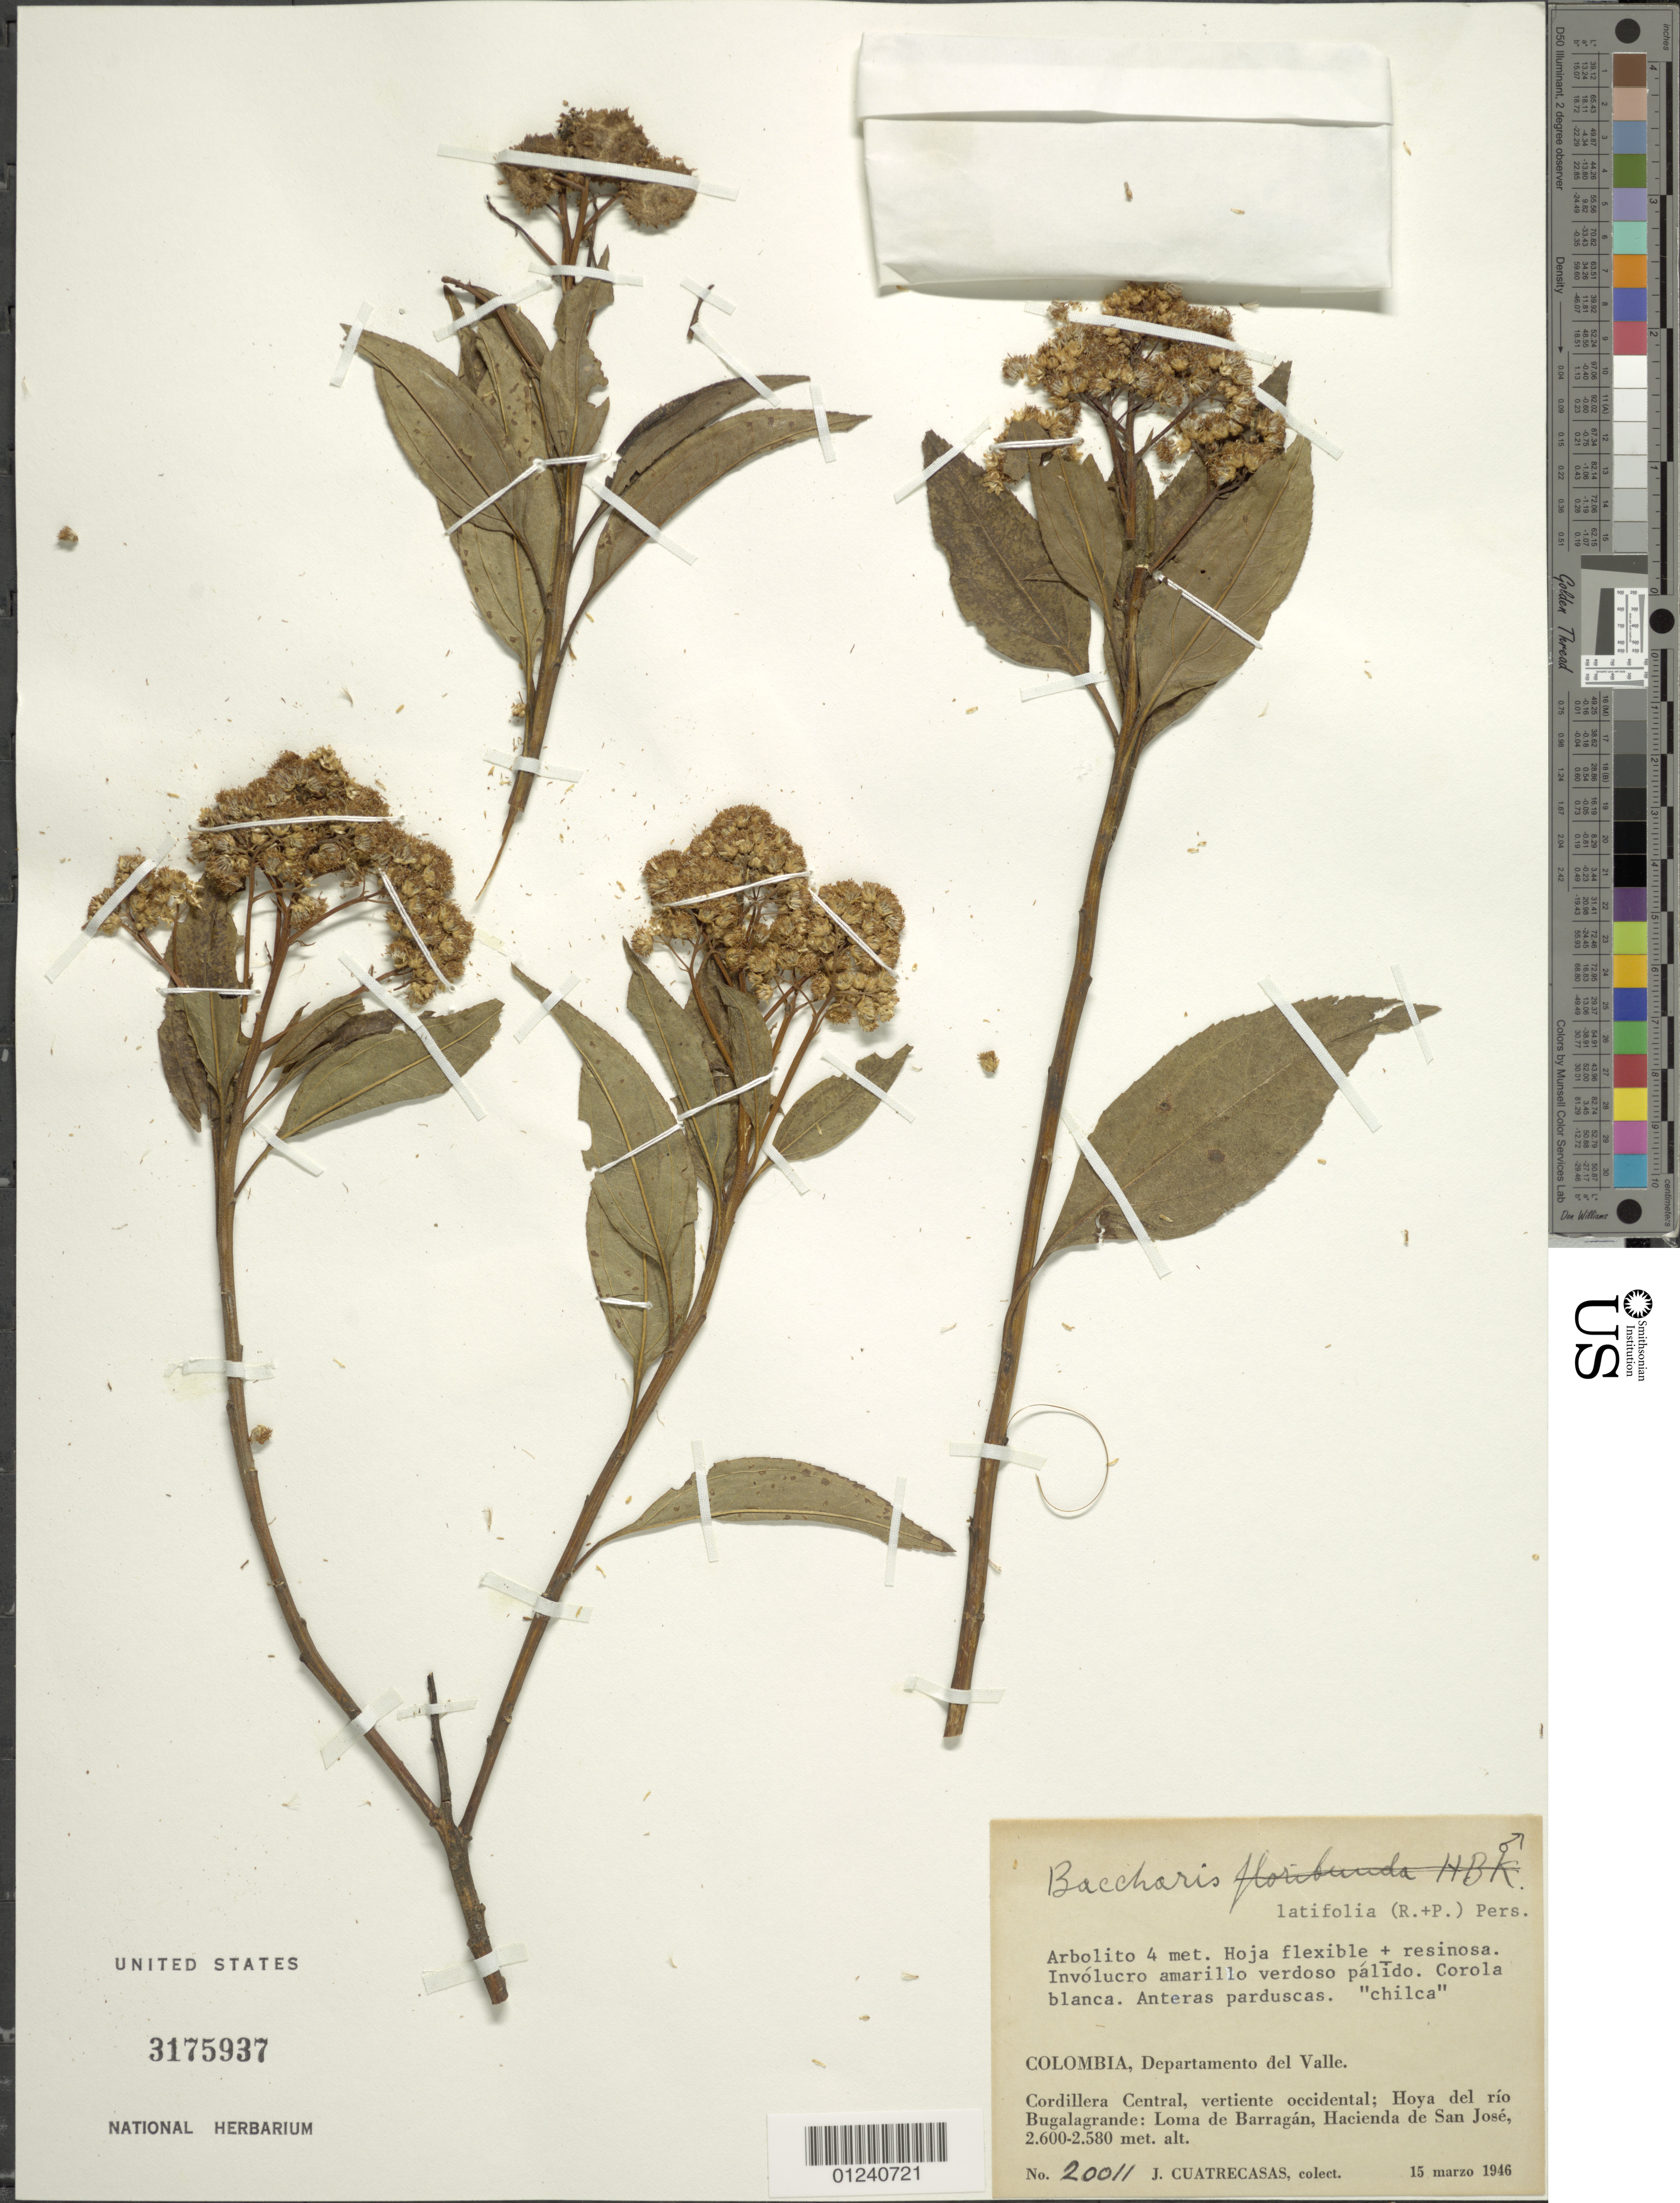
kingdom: Plantae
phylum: Tracheophyta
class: Magnoliopsida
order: Asterales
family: Asteraceae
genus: Baccharis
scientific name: Baccharis latifolia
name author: (Ruiz & Pav.) Pers.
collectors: J. Cuatrecasas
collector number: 20011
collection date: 1946-03-15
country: Colombia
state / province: Valle del Cauca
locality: Cordillera Occidental, vertiente oriental; Hoya del rio Bugalagrande: Loma de Barragan, Hacienda de San Jose.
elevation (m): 2580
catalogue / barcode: US 3175937